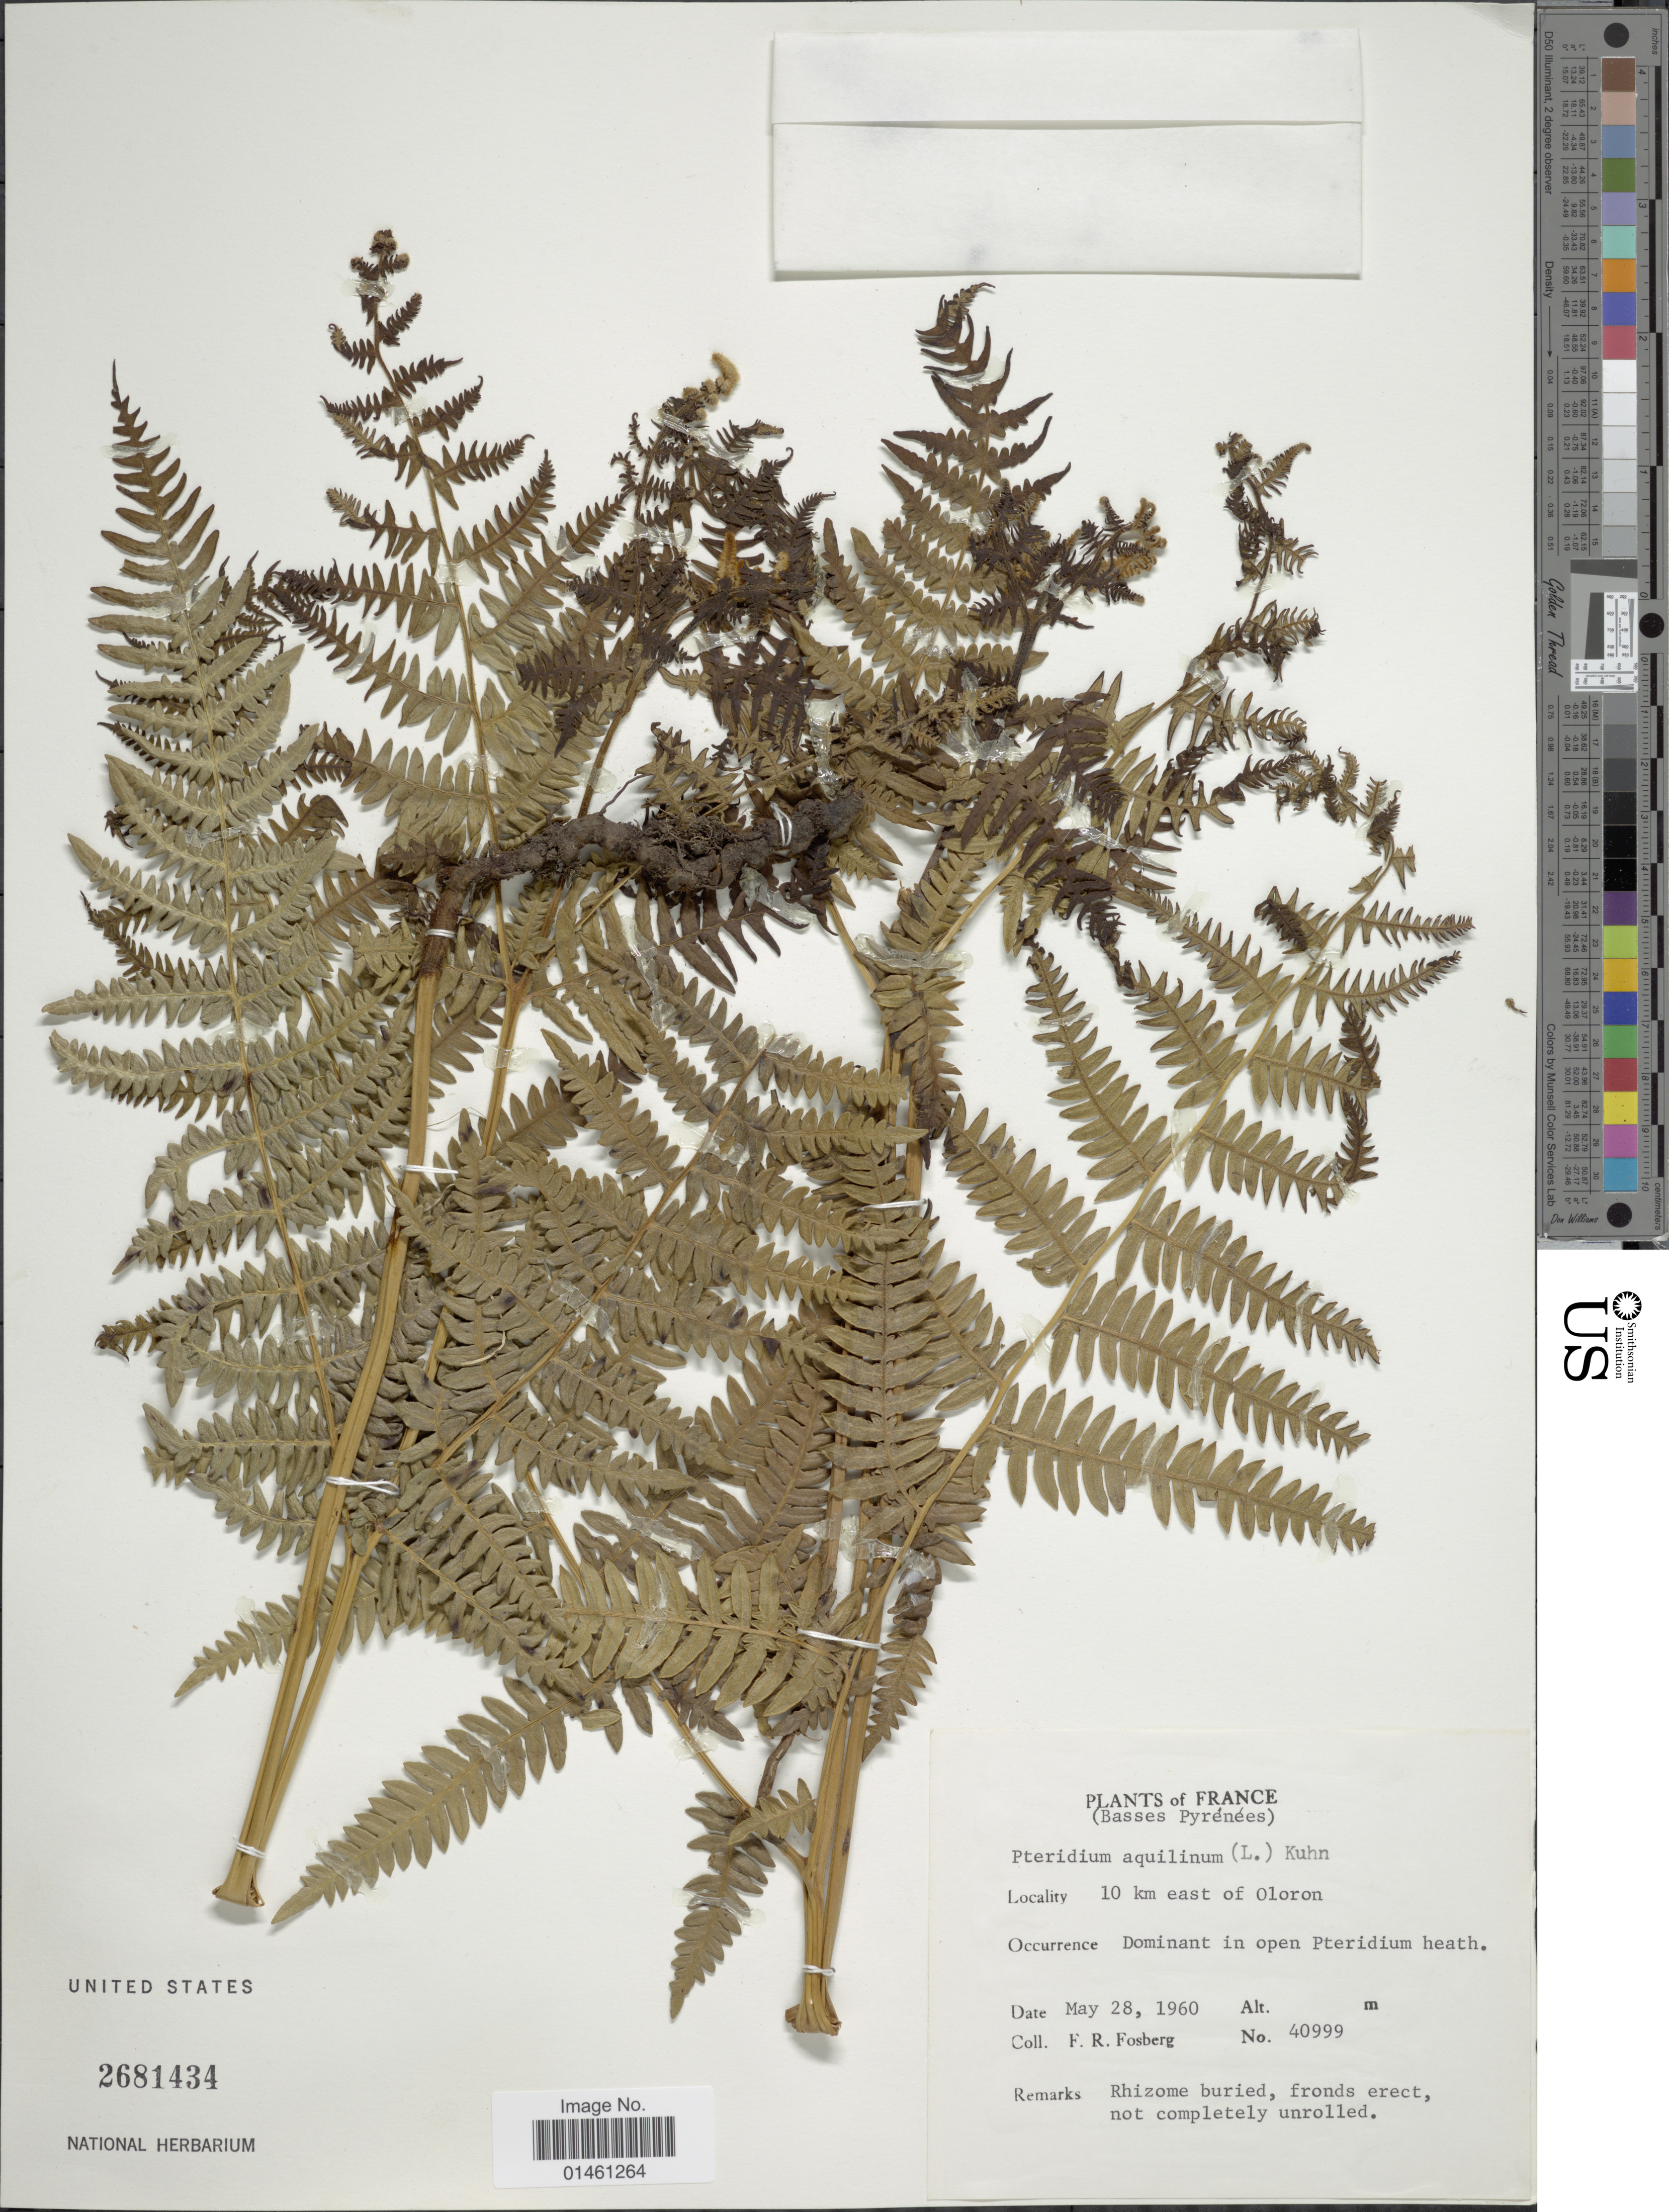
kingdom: Plantae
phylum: Tracheophyta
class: Polypodiopsida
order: Polypodiales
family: Dennstaedtiaceae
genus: Pteridium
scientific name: Pteridium aquilinum var. typicum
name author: R.M. Tryon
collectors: F. R. Fosberg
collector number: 40999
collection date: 1960-05-28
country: France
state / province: Nouvelle-Aquitaine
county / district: Pyrénées-Atlantiques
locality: Basses Pyrénées, 10km east of Oloron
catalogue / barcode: US 2681434